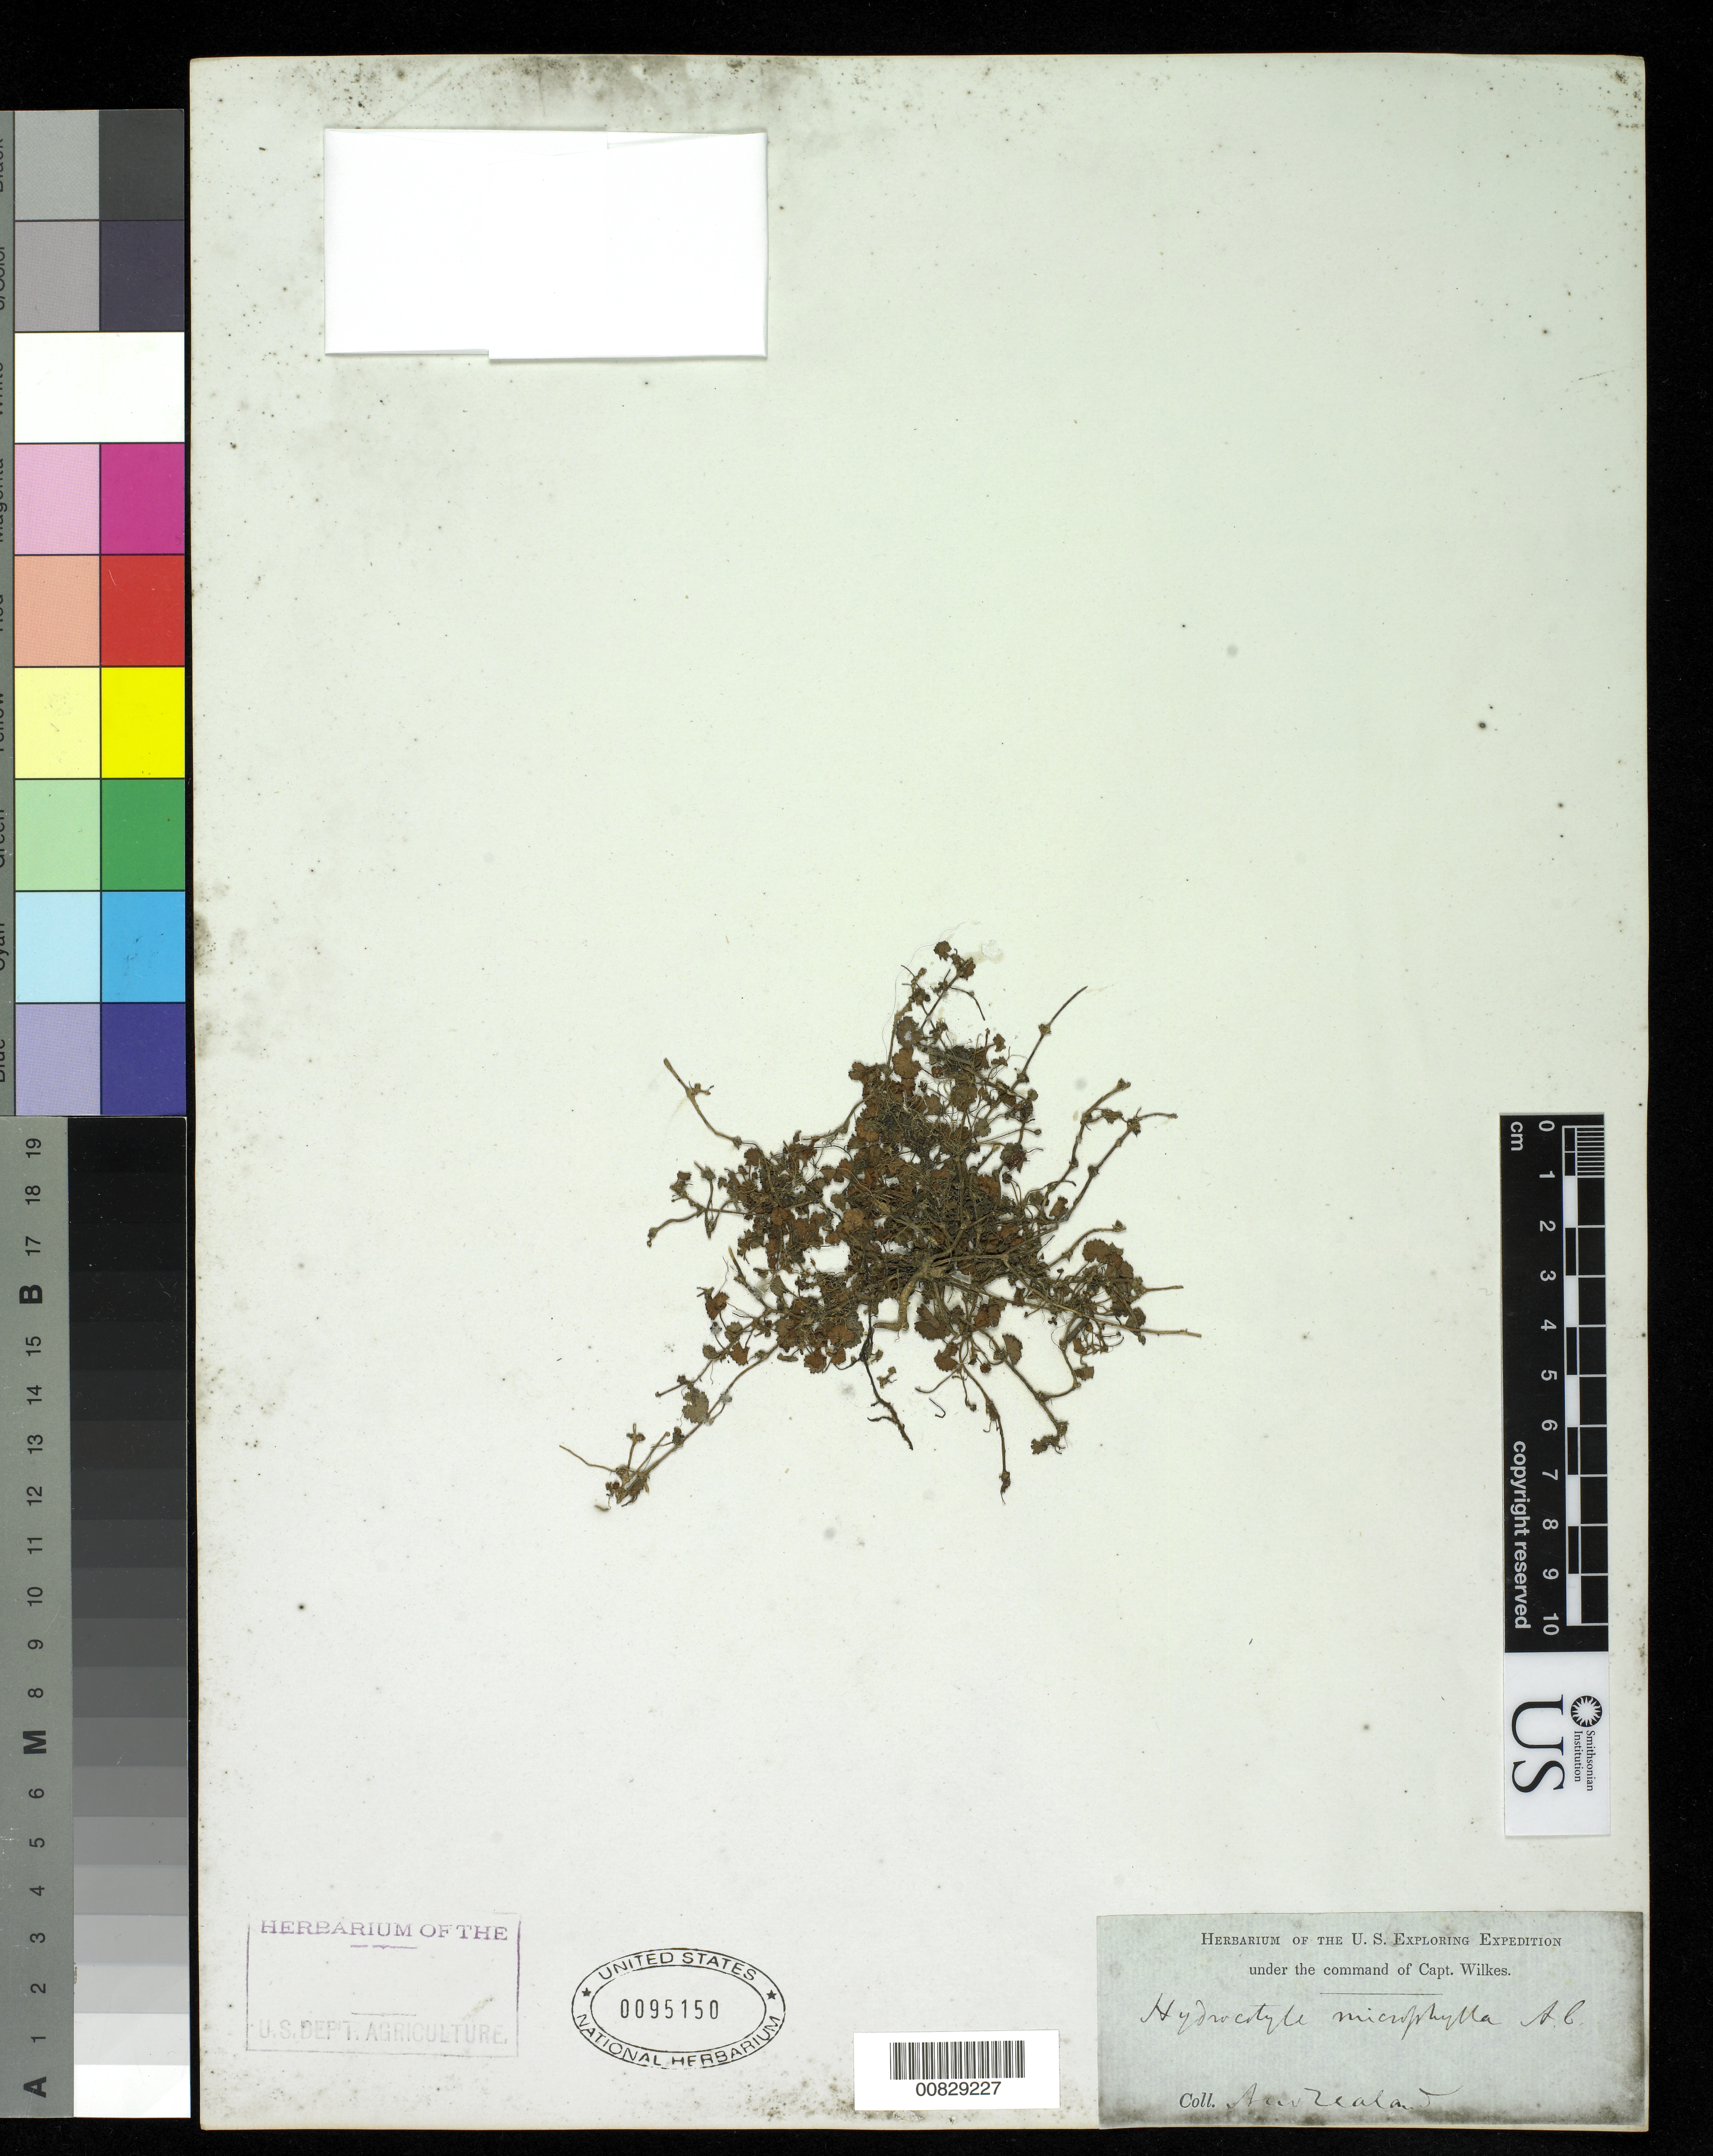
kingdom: Plantae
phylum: Tracheophyta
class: Magnoliopsida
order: Apiales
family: Araliaceae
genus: Hydrocotyle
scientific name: Hydrocotyle microphylla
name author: A. Cunn.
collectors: Wilkes Explor. Exped.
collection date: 1838/1842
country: New Zealand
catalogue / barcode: US 95150